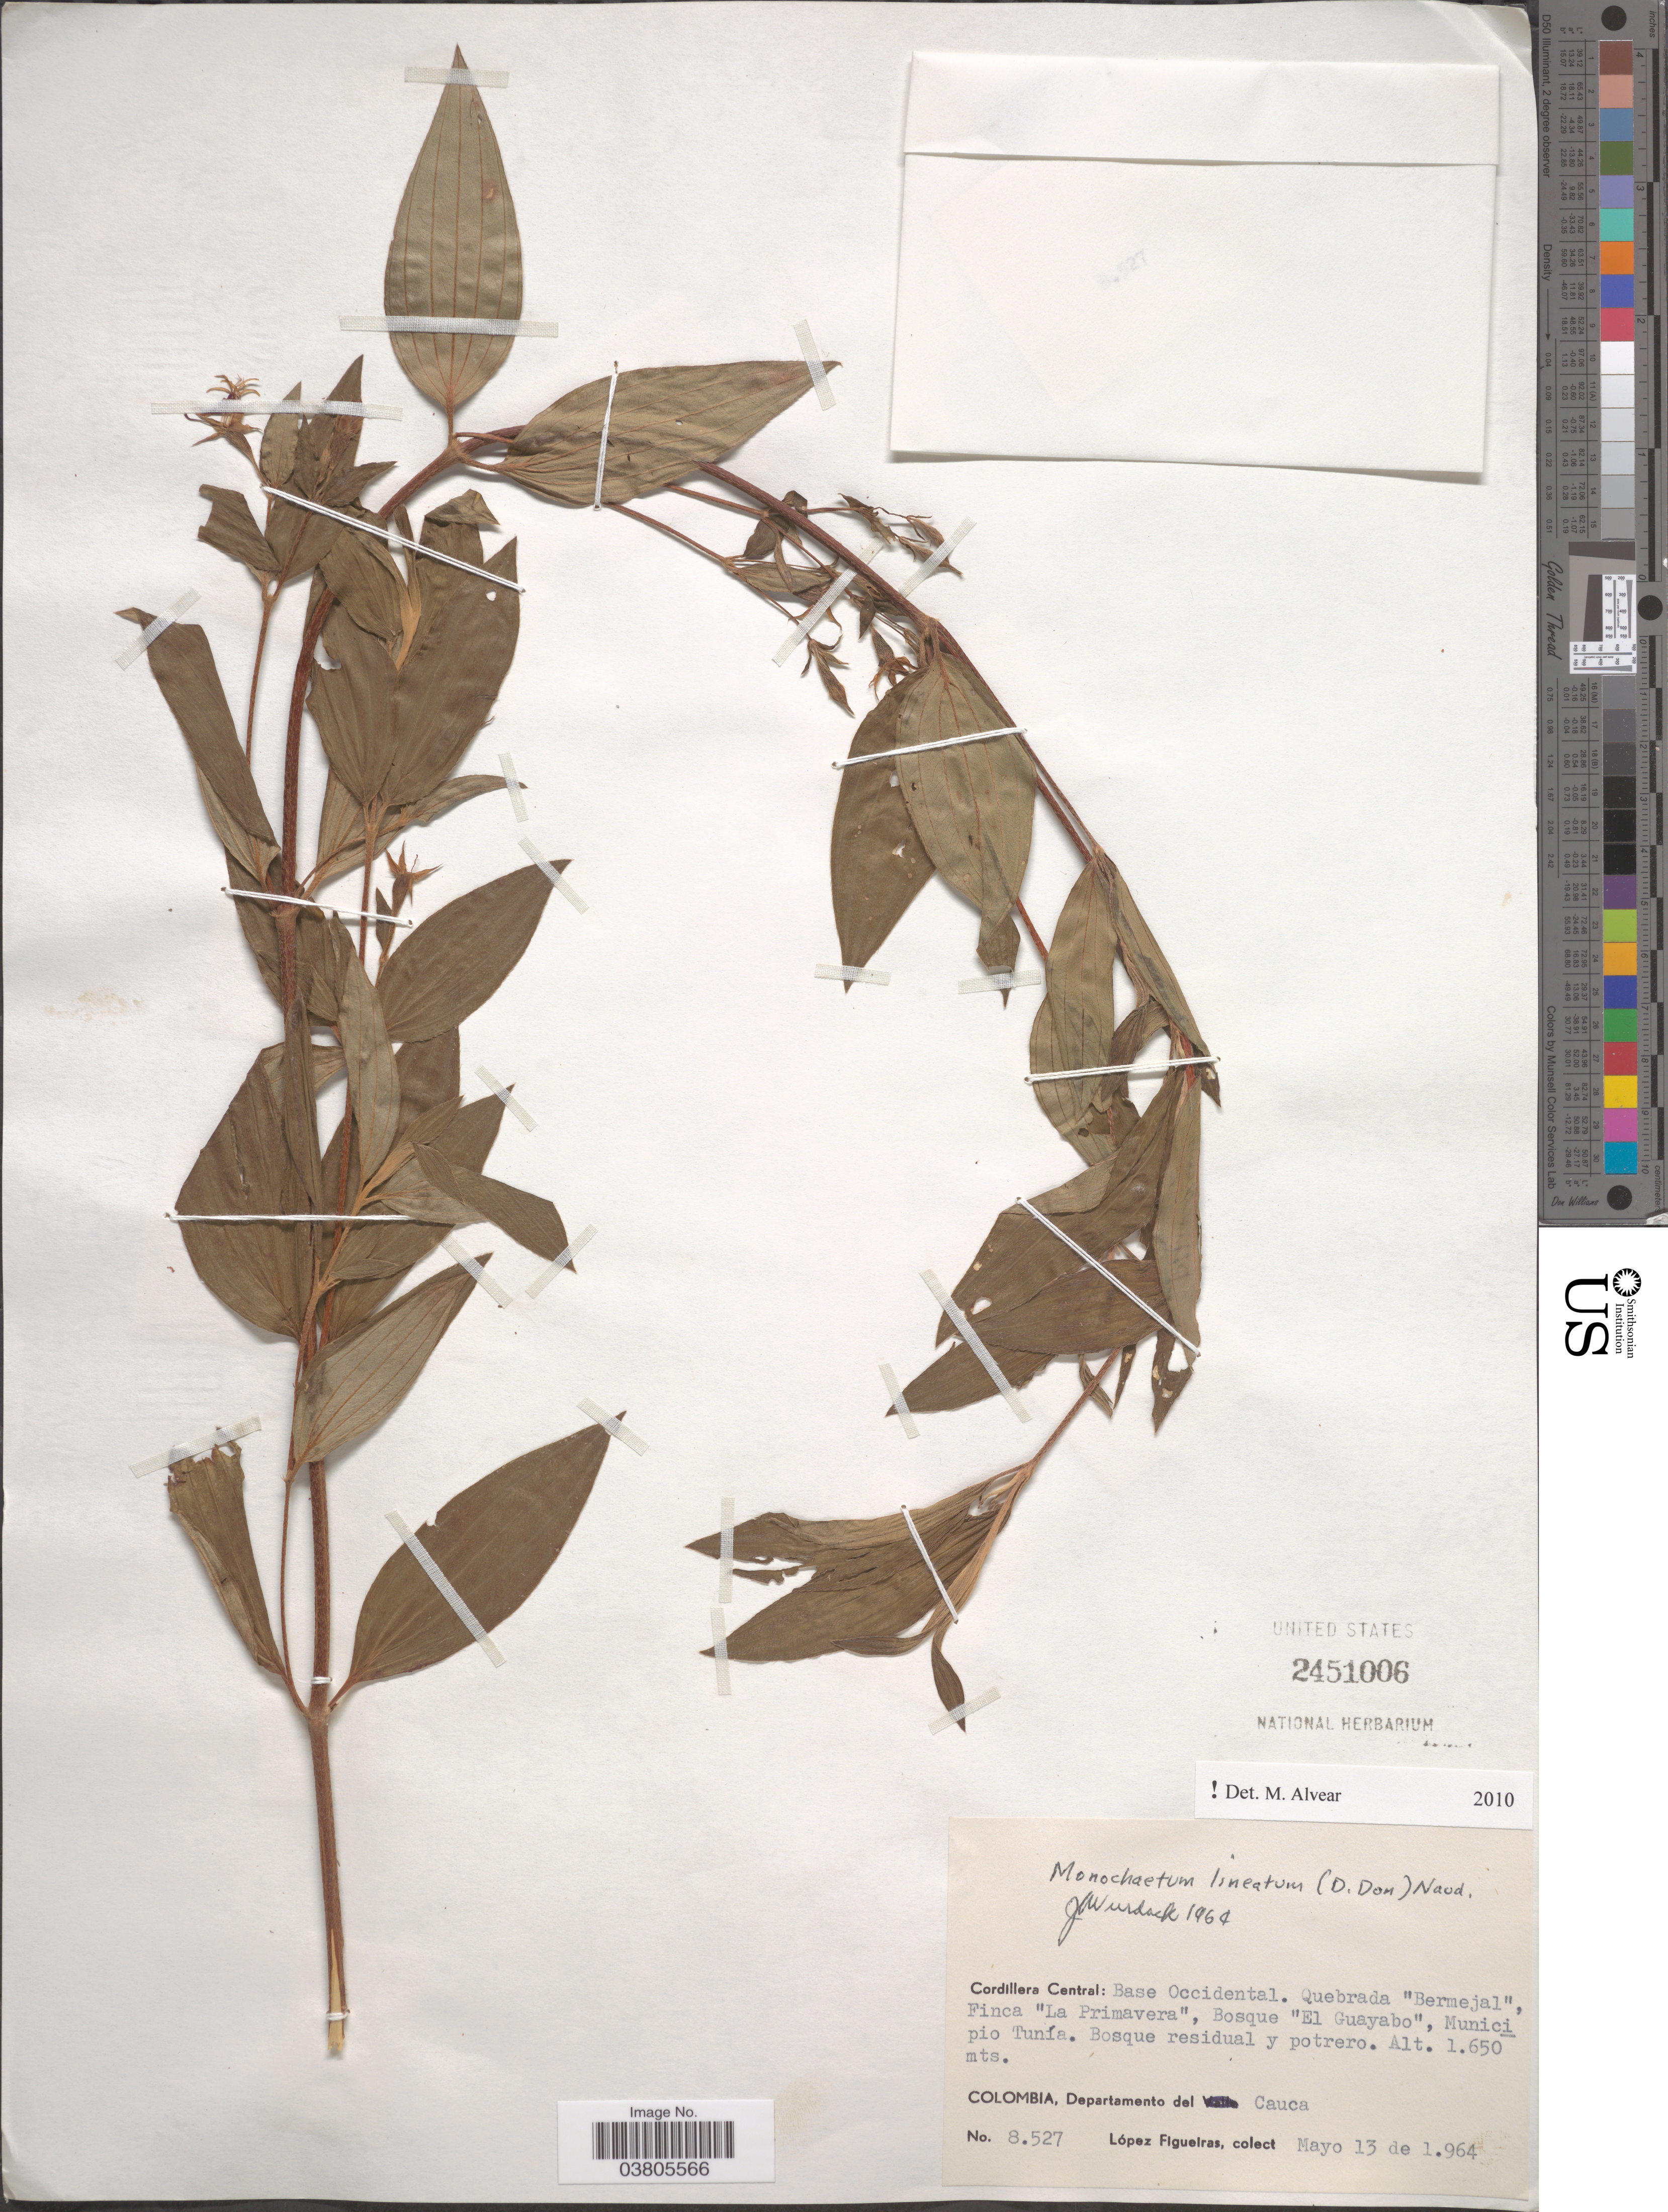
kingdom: Plantae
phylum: Tracheophyta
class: Magnoliopsida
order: Myrtales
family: Melastomataceae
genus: Monochaetum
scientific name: Monochaetum lineatum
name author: (D. Don) Naudin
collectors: M. López Figueiras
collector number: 8527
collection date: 1964-05-13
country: Colombia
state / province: Cauca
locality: Cordillera Central: Base Occidental. Quebrada "Bermejal", Finca "La Primavera", Bosque "El Guayabo", Municipio Tunía. Departamento del Cauca.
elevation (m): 1650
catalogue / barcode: US 2451006